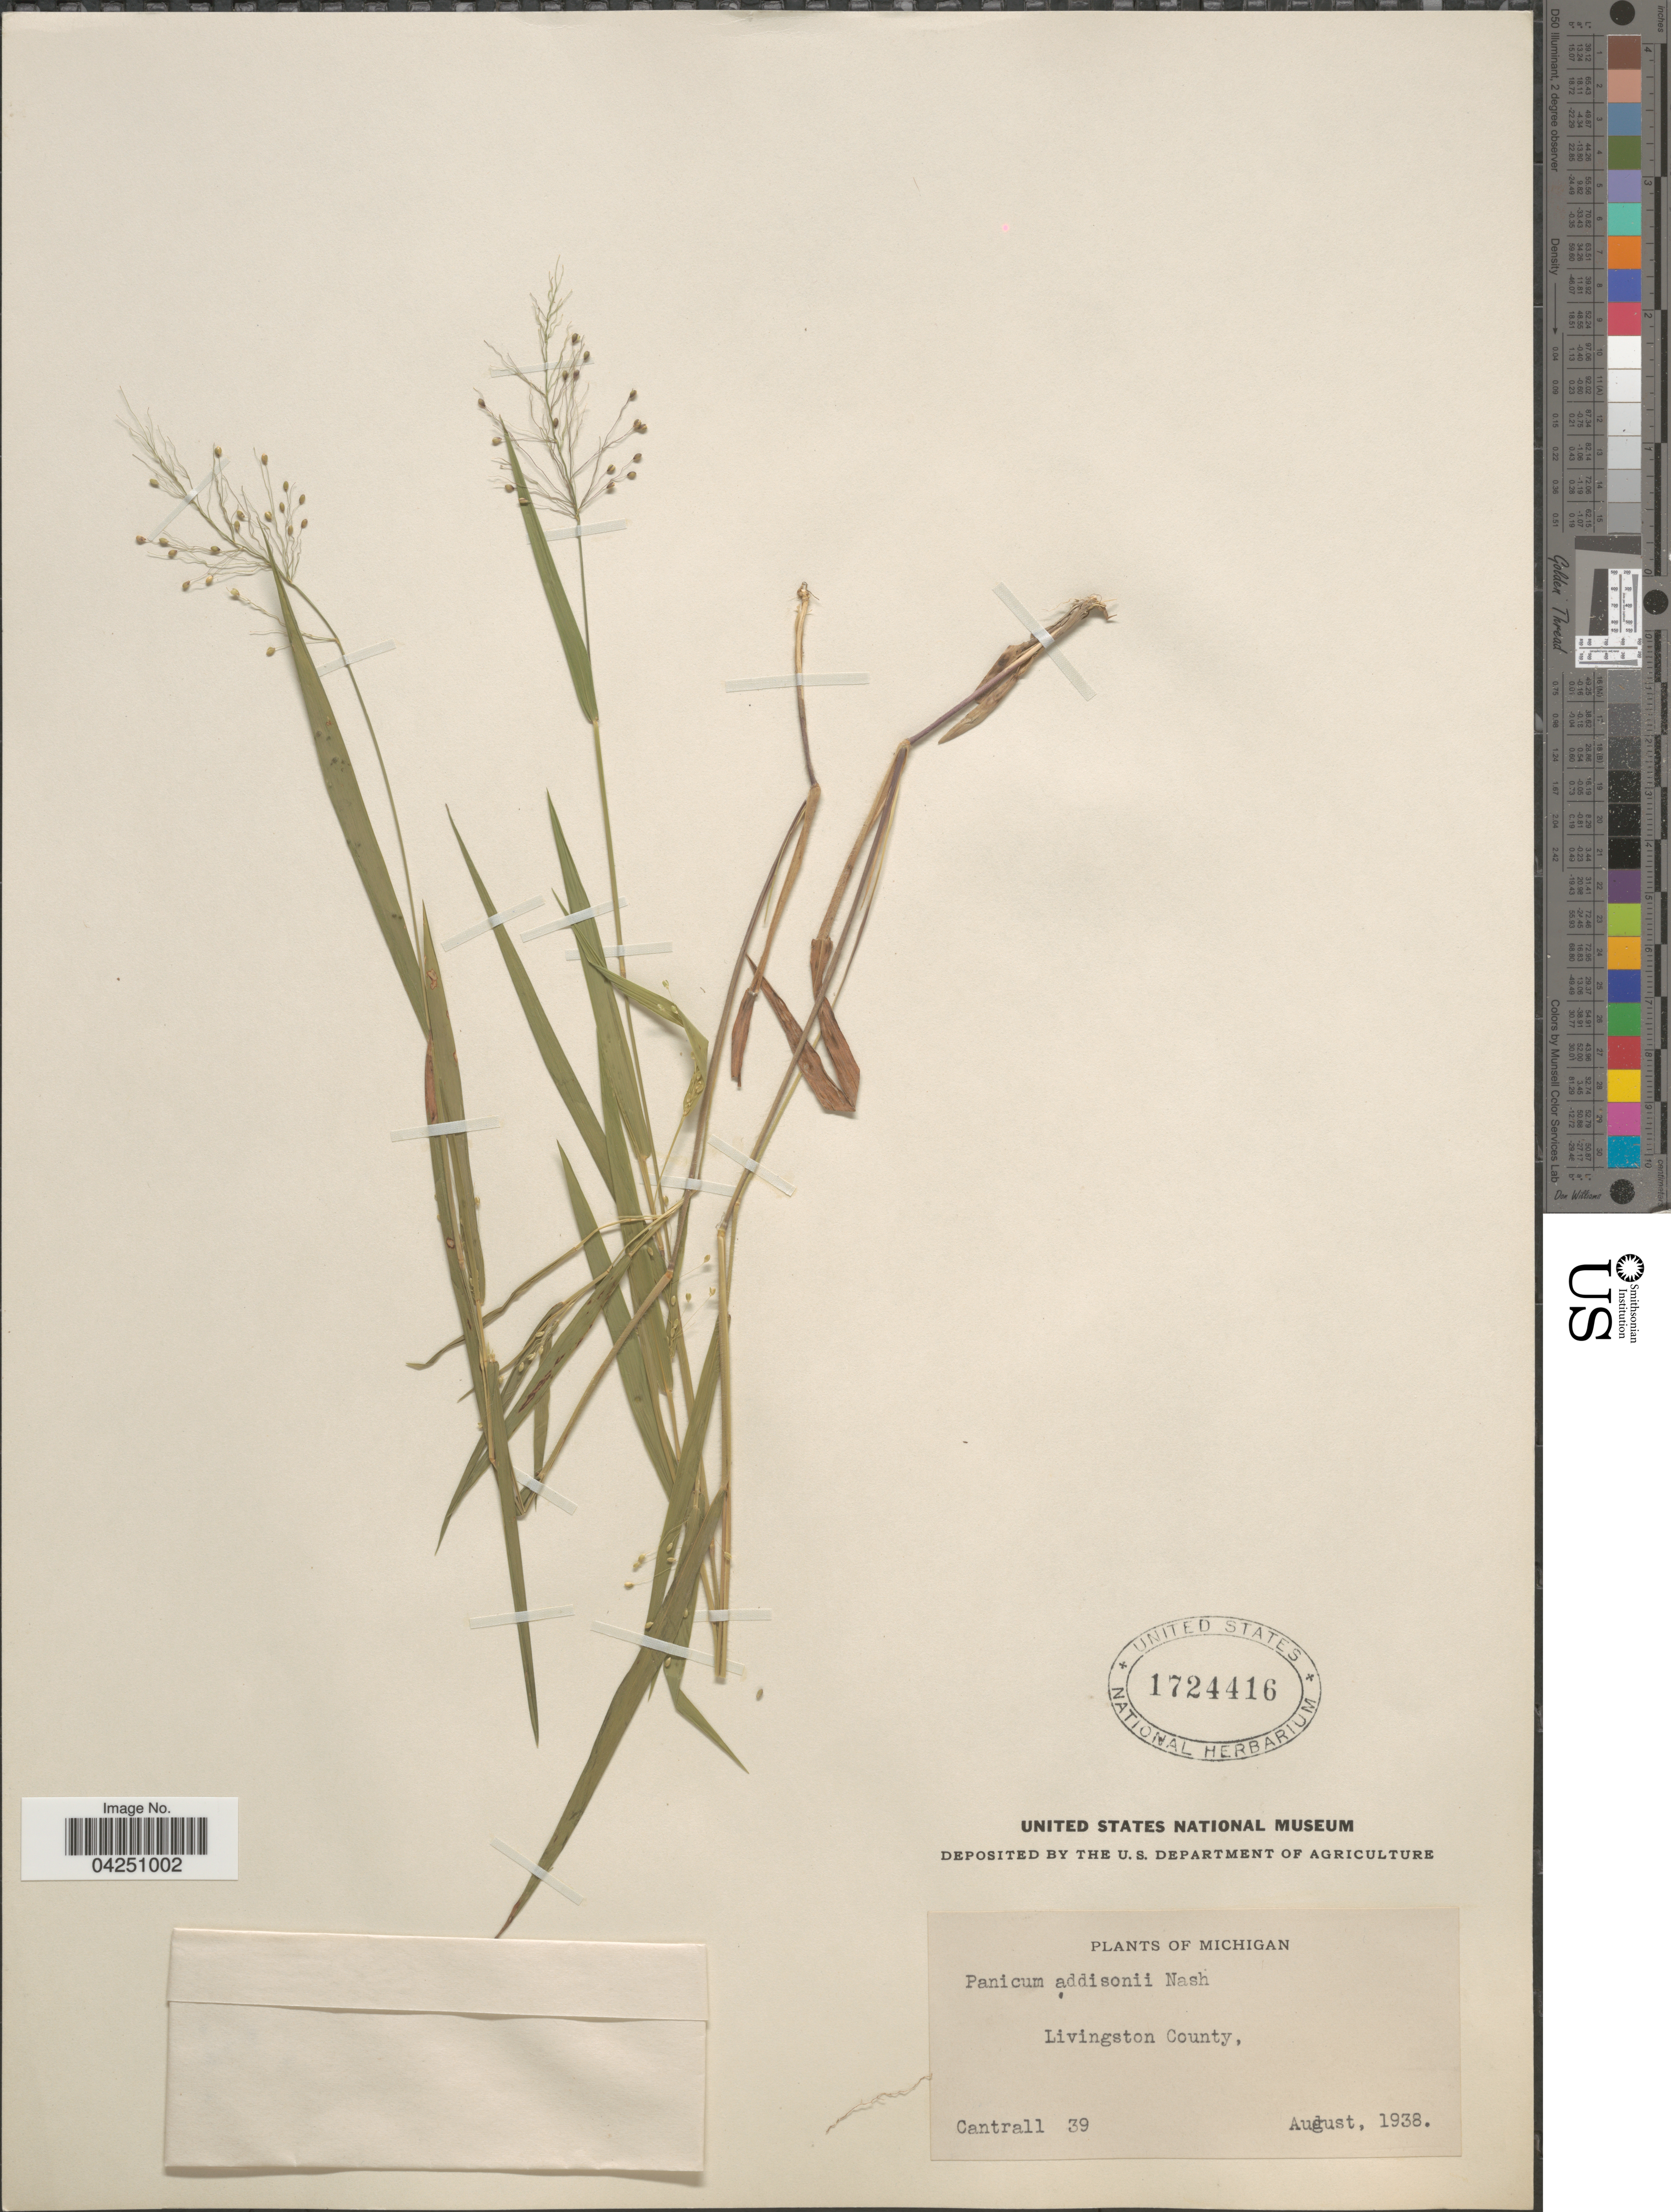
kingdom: Plantae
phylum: Tracheophyta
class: Liliopsida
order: Poales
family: Poaceae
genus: Dichanthelium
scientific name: Dichanthelium acuminatum var. acuminatum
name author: (Sw.) Gould & C.A. Clark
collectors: Cantrall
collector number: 39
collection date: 1938-08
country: United States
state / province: Michigan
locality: Livingston County.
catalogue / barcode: US 1724416